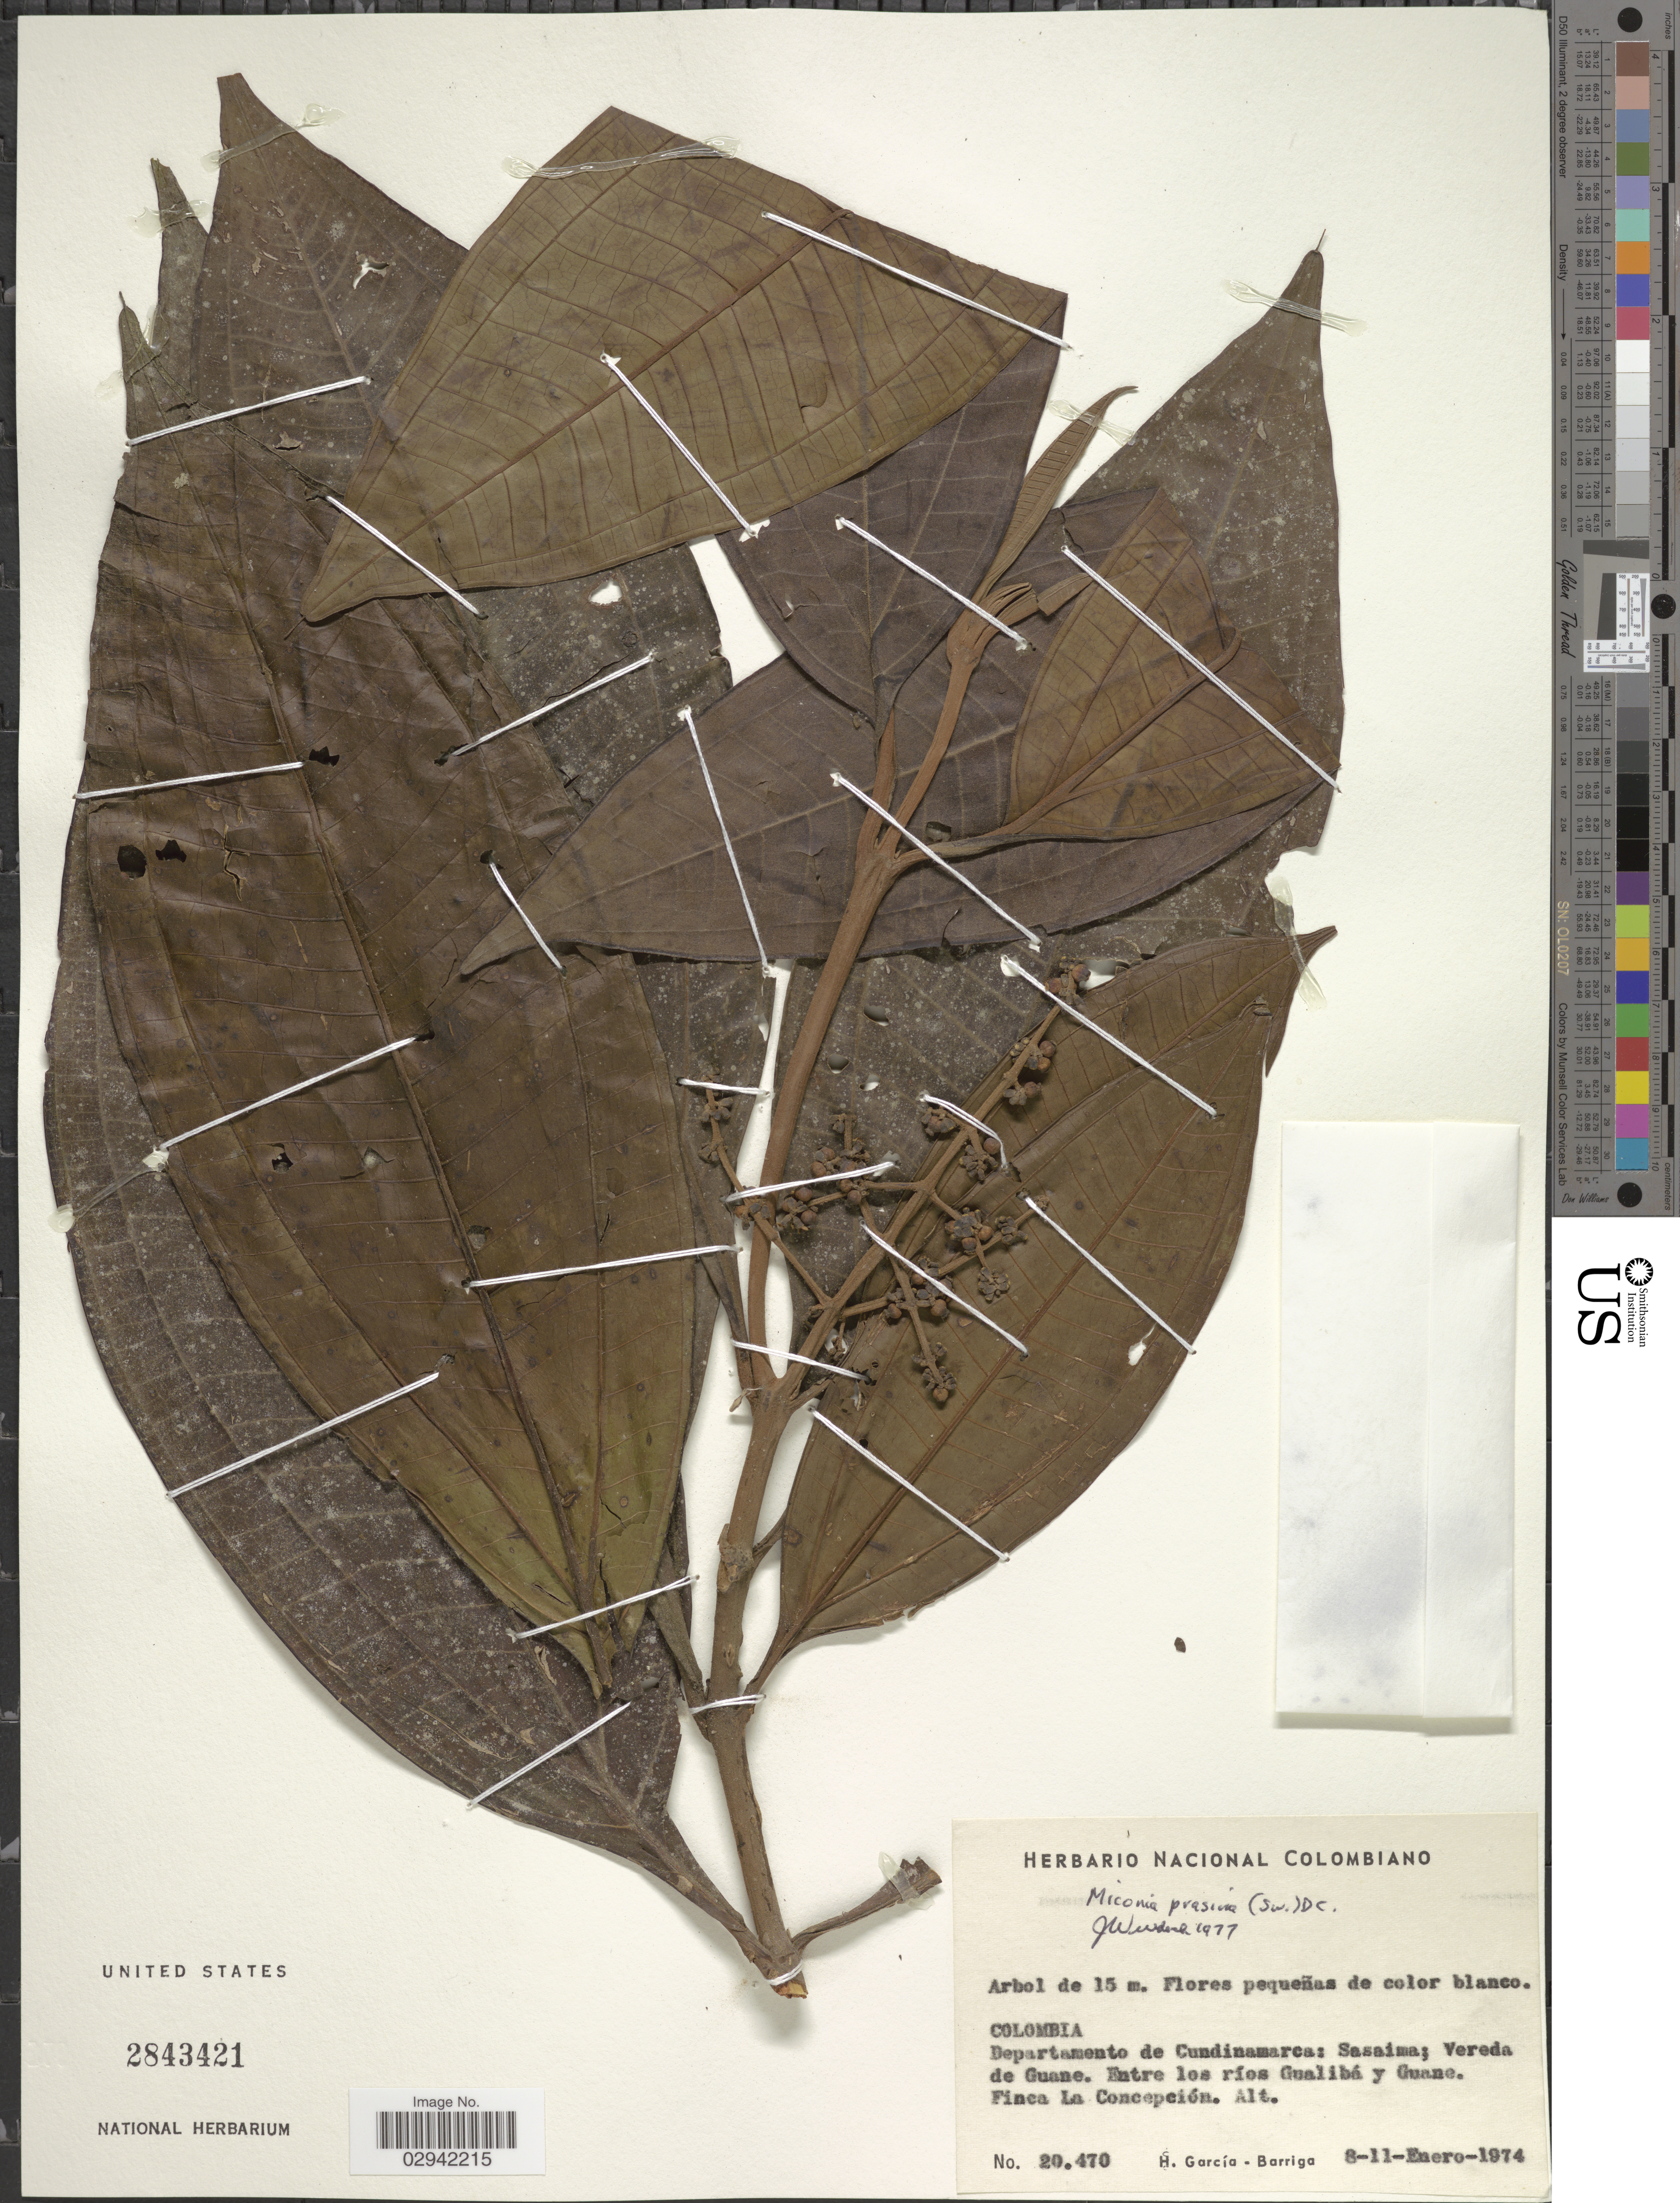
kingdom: Plantae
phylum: Tracheophyta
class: Magnoliopsida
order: Myrtales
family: Melastomataceae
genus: Miconia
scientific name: Miconia prasina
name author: (Sw.) DC.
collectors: H. García Barriga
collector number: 20470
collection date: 1974-01-08/1974-01-11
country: Colombia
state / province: Cundinamarca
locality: Departamento de Cundinamarca: Sasaima; Vereda de Guane. Entre los ríos Gualibá y Guane. Finca La Concepción.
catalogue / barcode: US 2843421